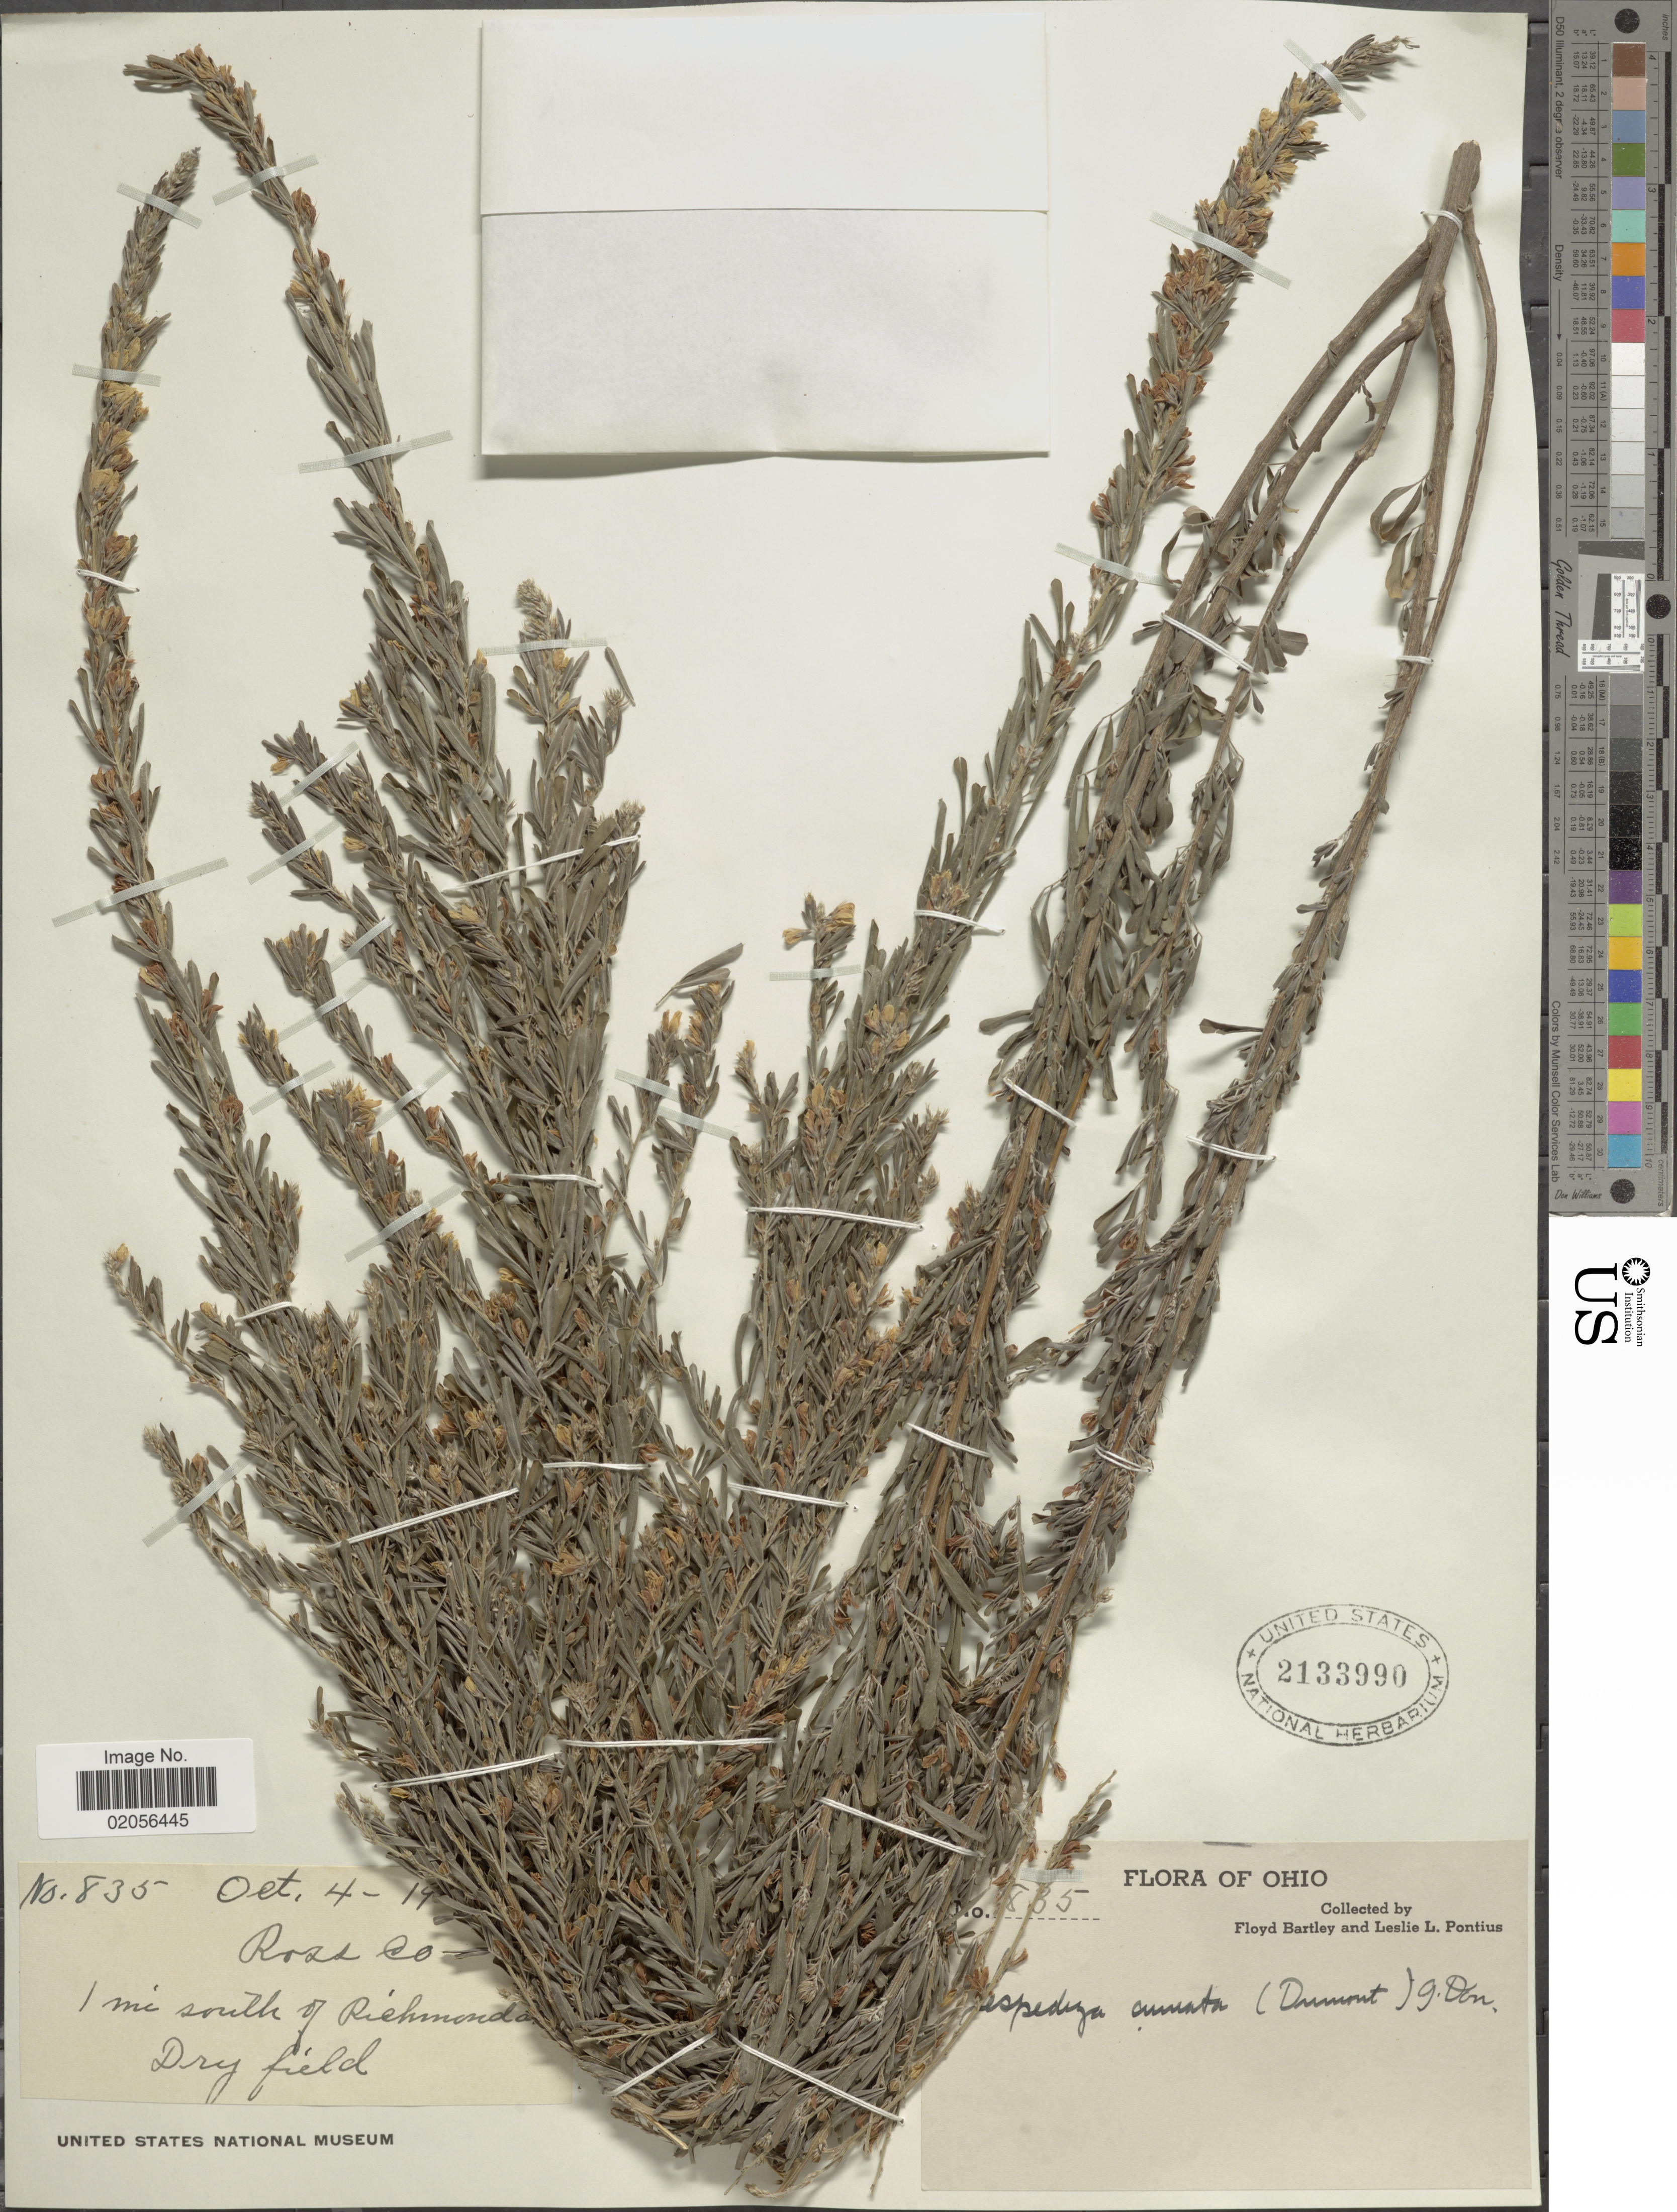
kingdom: Plantae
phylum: Tracheophyta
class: Magnoliopsida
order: Fabales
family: Fabaceae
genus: Lespedeza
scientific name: Lespedeza cuneata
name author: (Dum. Cours.) G. Don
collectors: F. Bartley & L. Pontius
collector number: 835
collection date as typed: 19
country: United States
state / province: Ohio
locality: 1 mi south of Richmonds, Dry field, Ross Co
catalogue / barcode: US 2133990